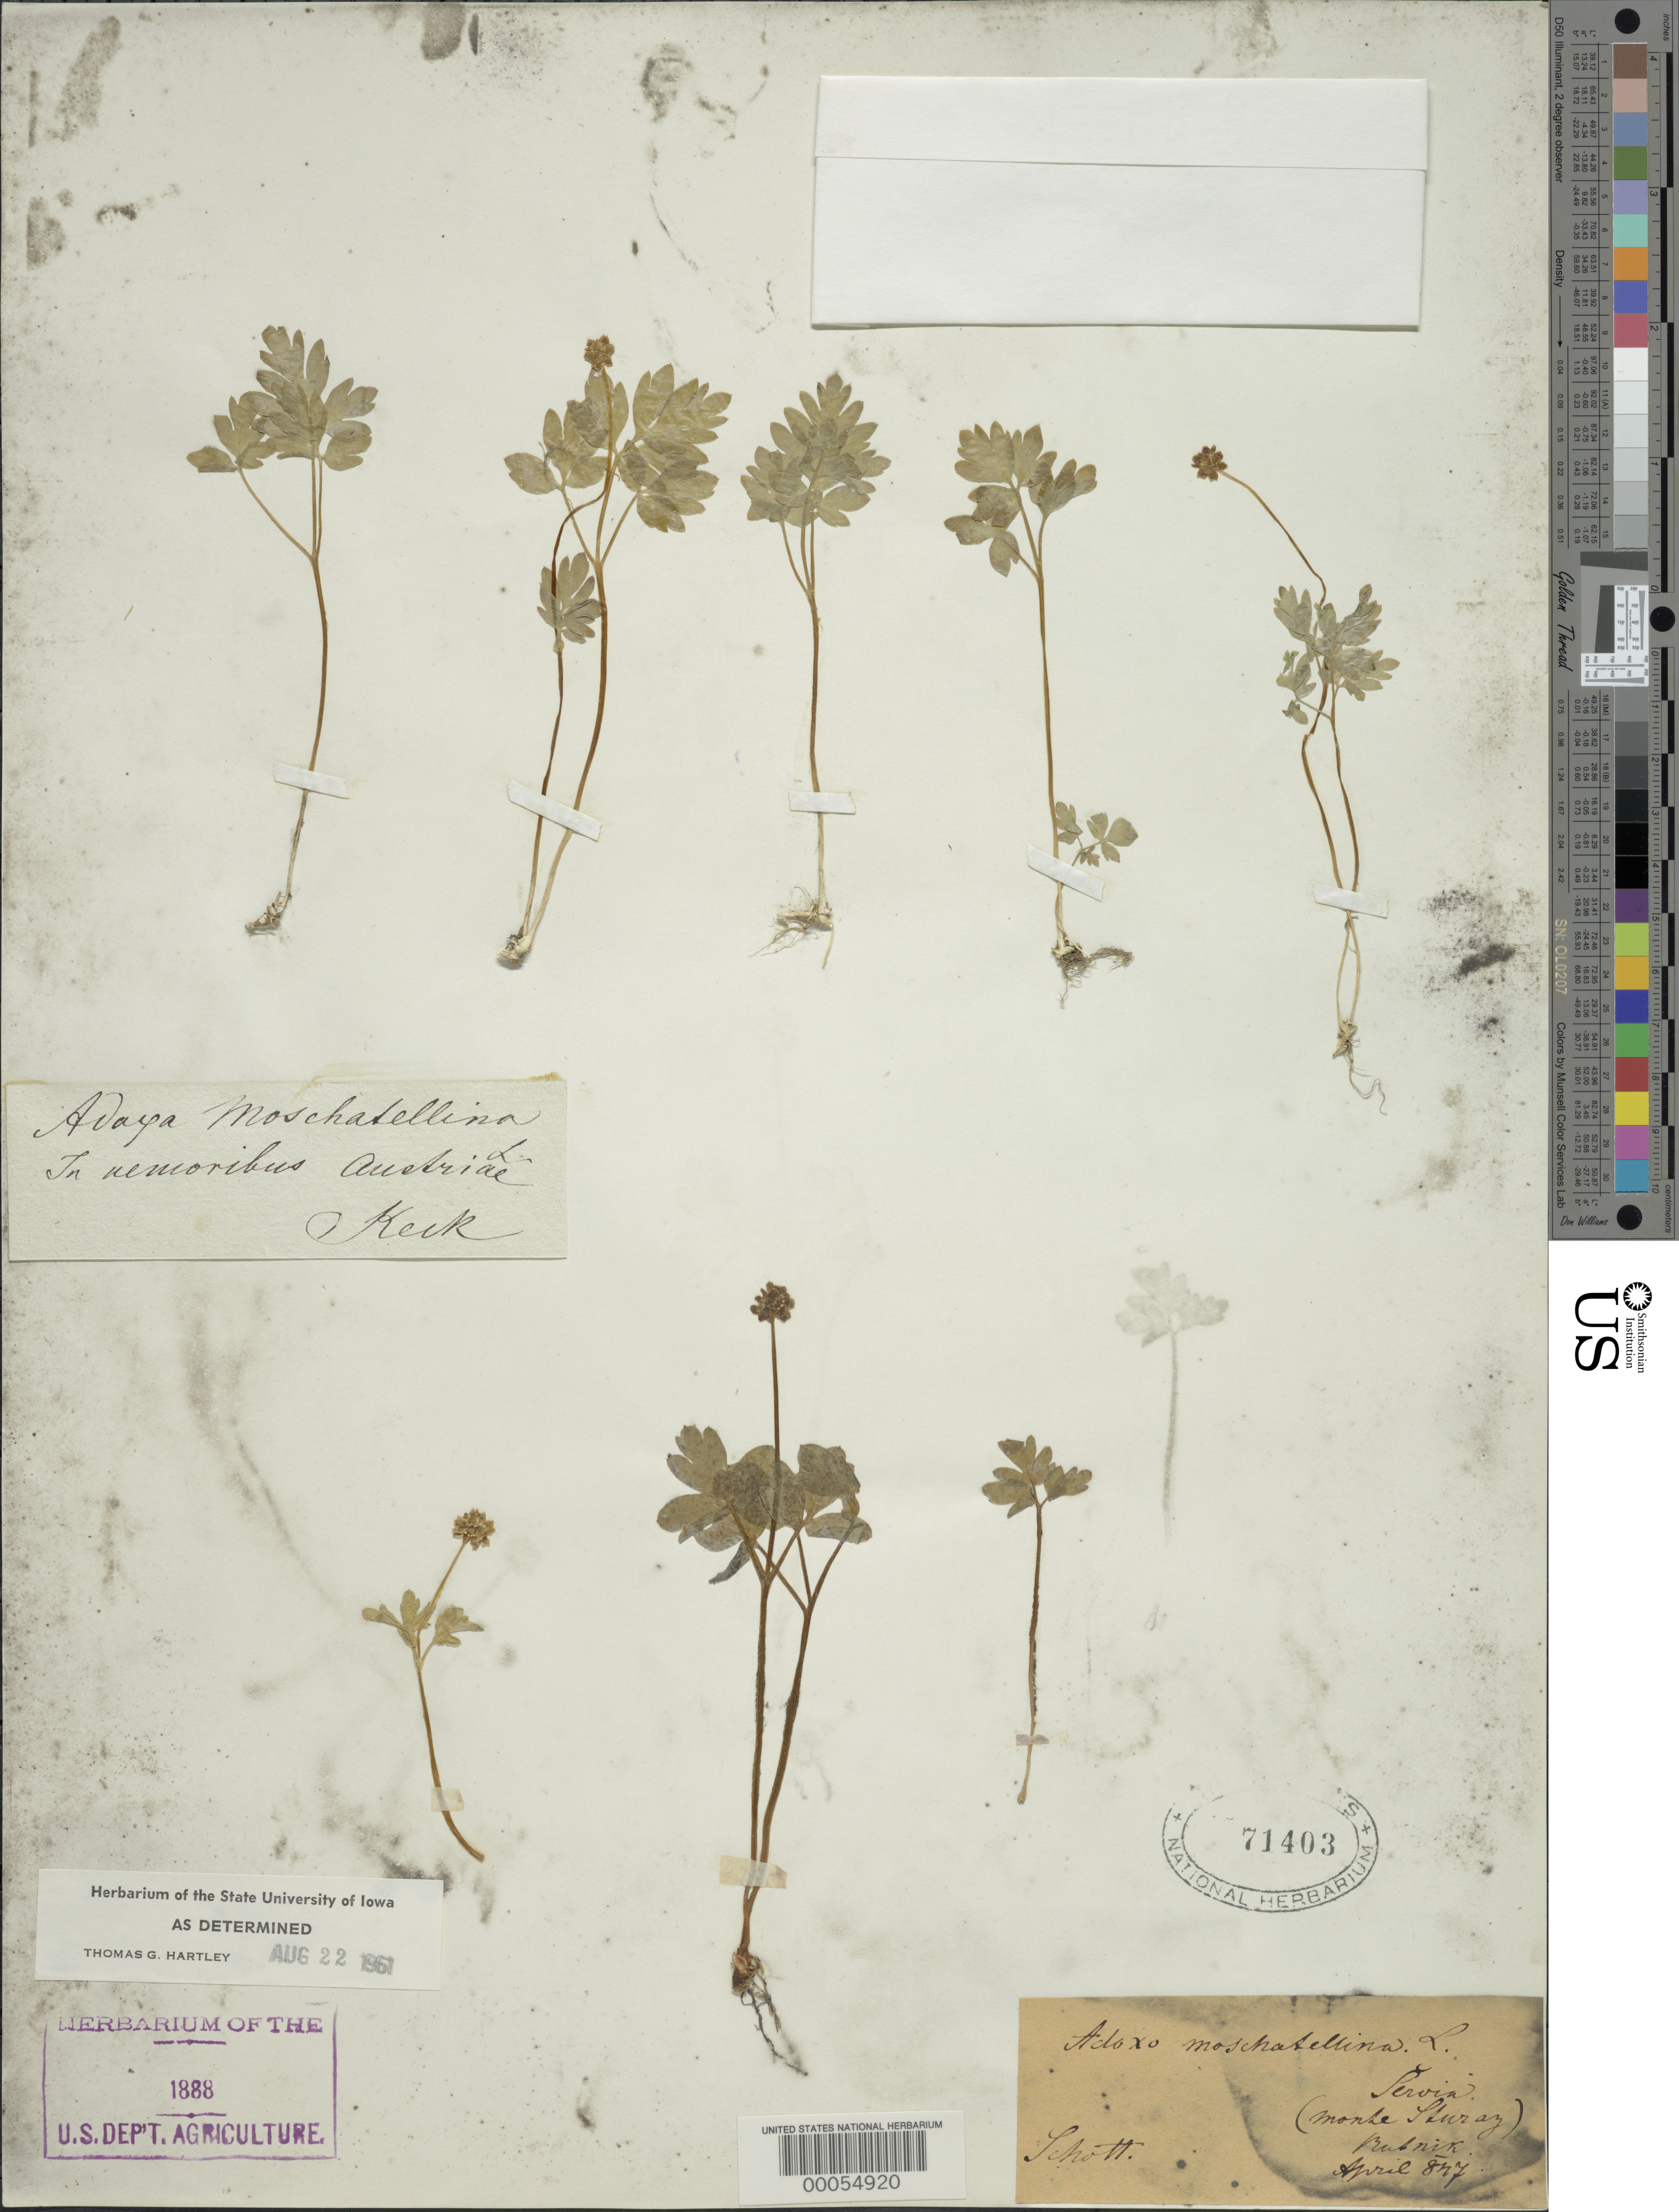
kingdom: Plantae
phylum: Tracheophyta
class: Magnoliopsida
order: Dipsacales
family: Viburnaceae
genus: Adoxa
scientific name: Adoxa moschatellina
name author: L.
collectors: Ex herb. Schimper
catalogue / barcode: US 71403